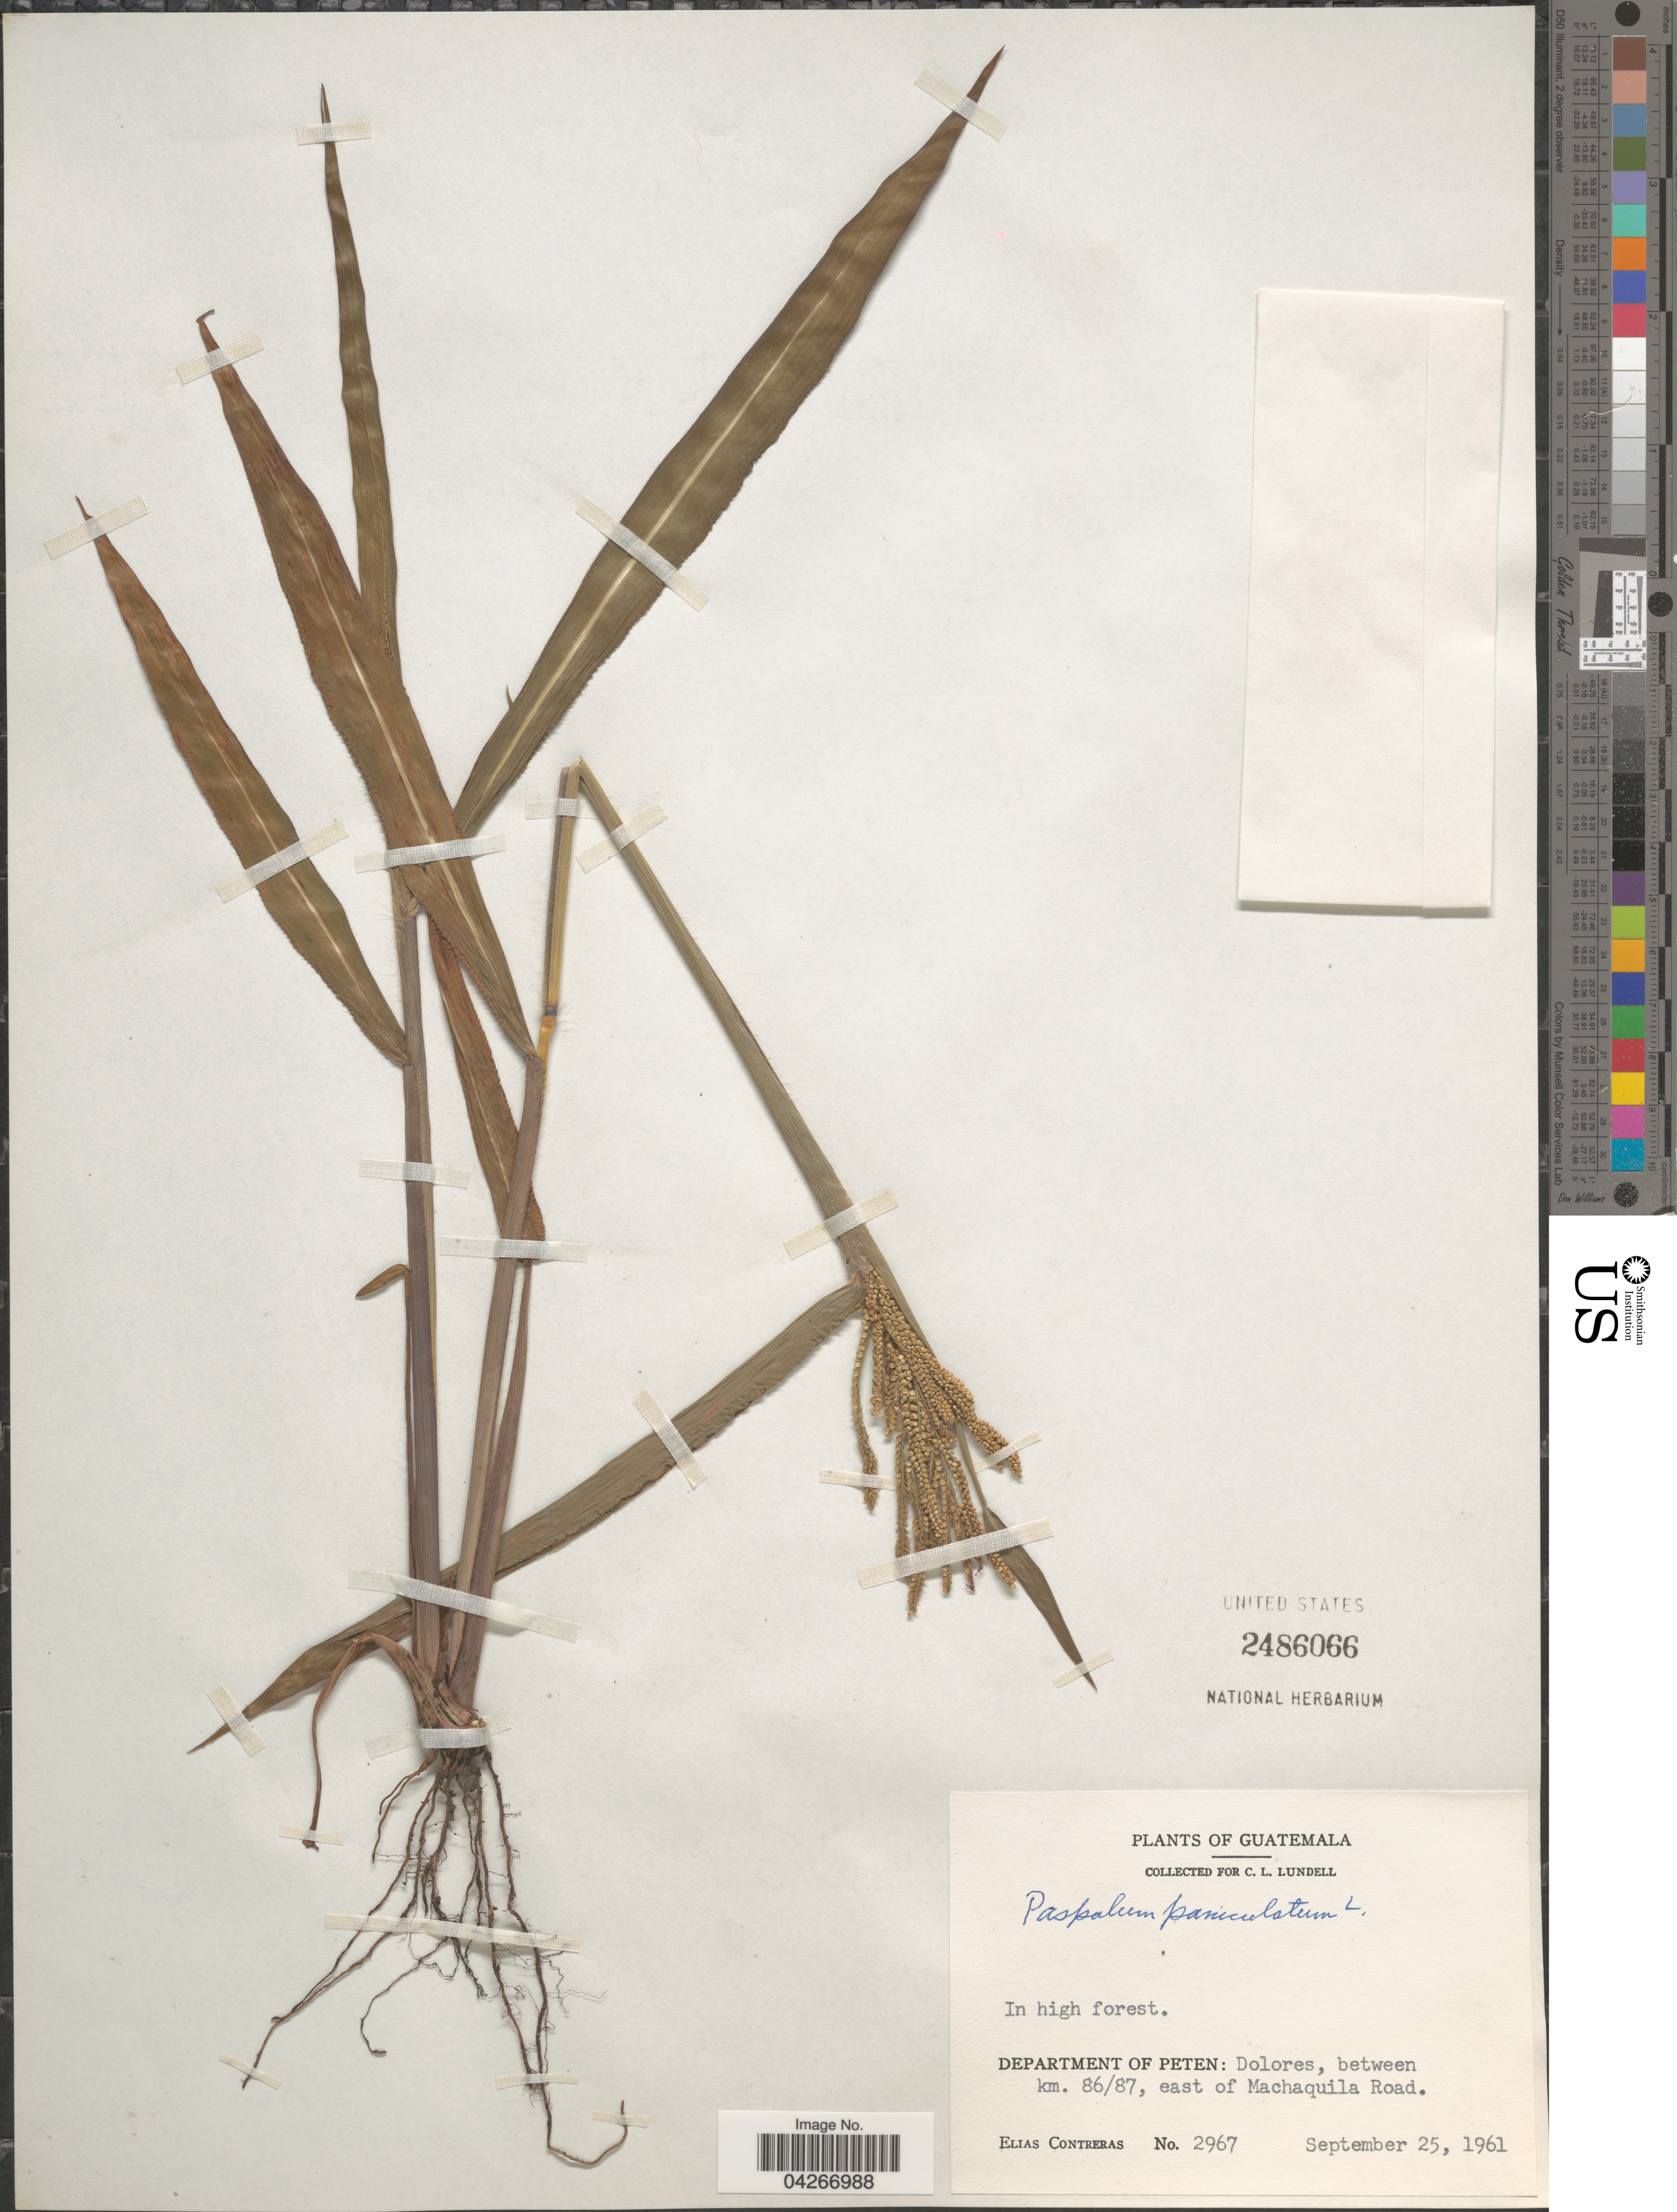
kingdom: Plantae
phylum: Tracheophyta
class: Liliopsida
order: Poales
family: Poaceae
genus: Paspalum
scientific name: Paspalum paniculatum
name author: L.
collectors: E. Contreras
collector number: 2967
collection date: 1961-09-25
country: Guatemala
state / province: El Peten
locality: Department Of Peten: Dolores, between km. 86/87, east of Machaquila Road.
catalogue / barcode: US 2486066